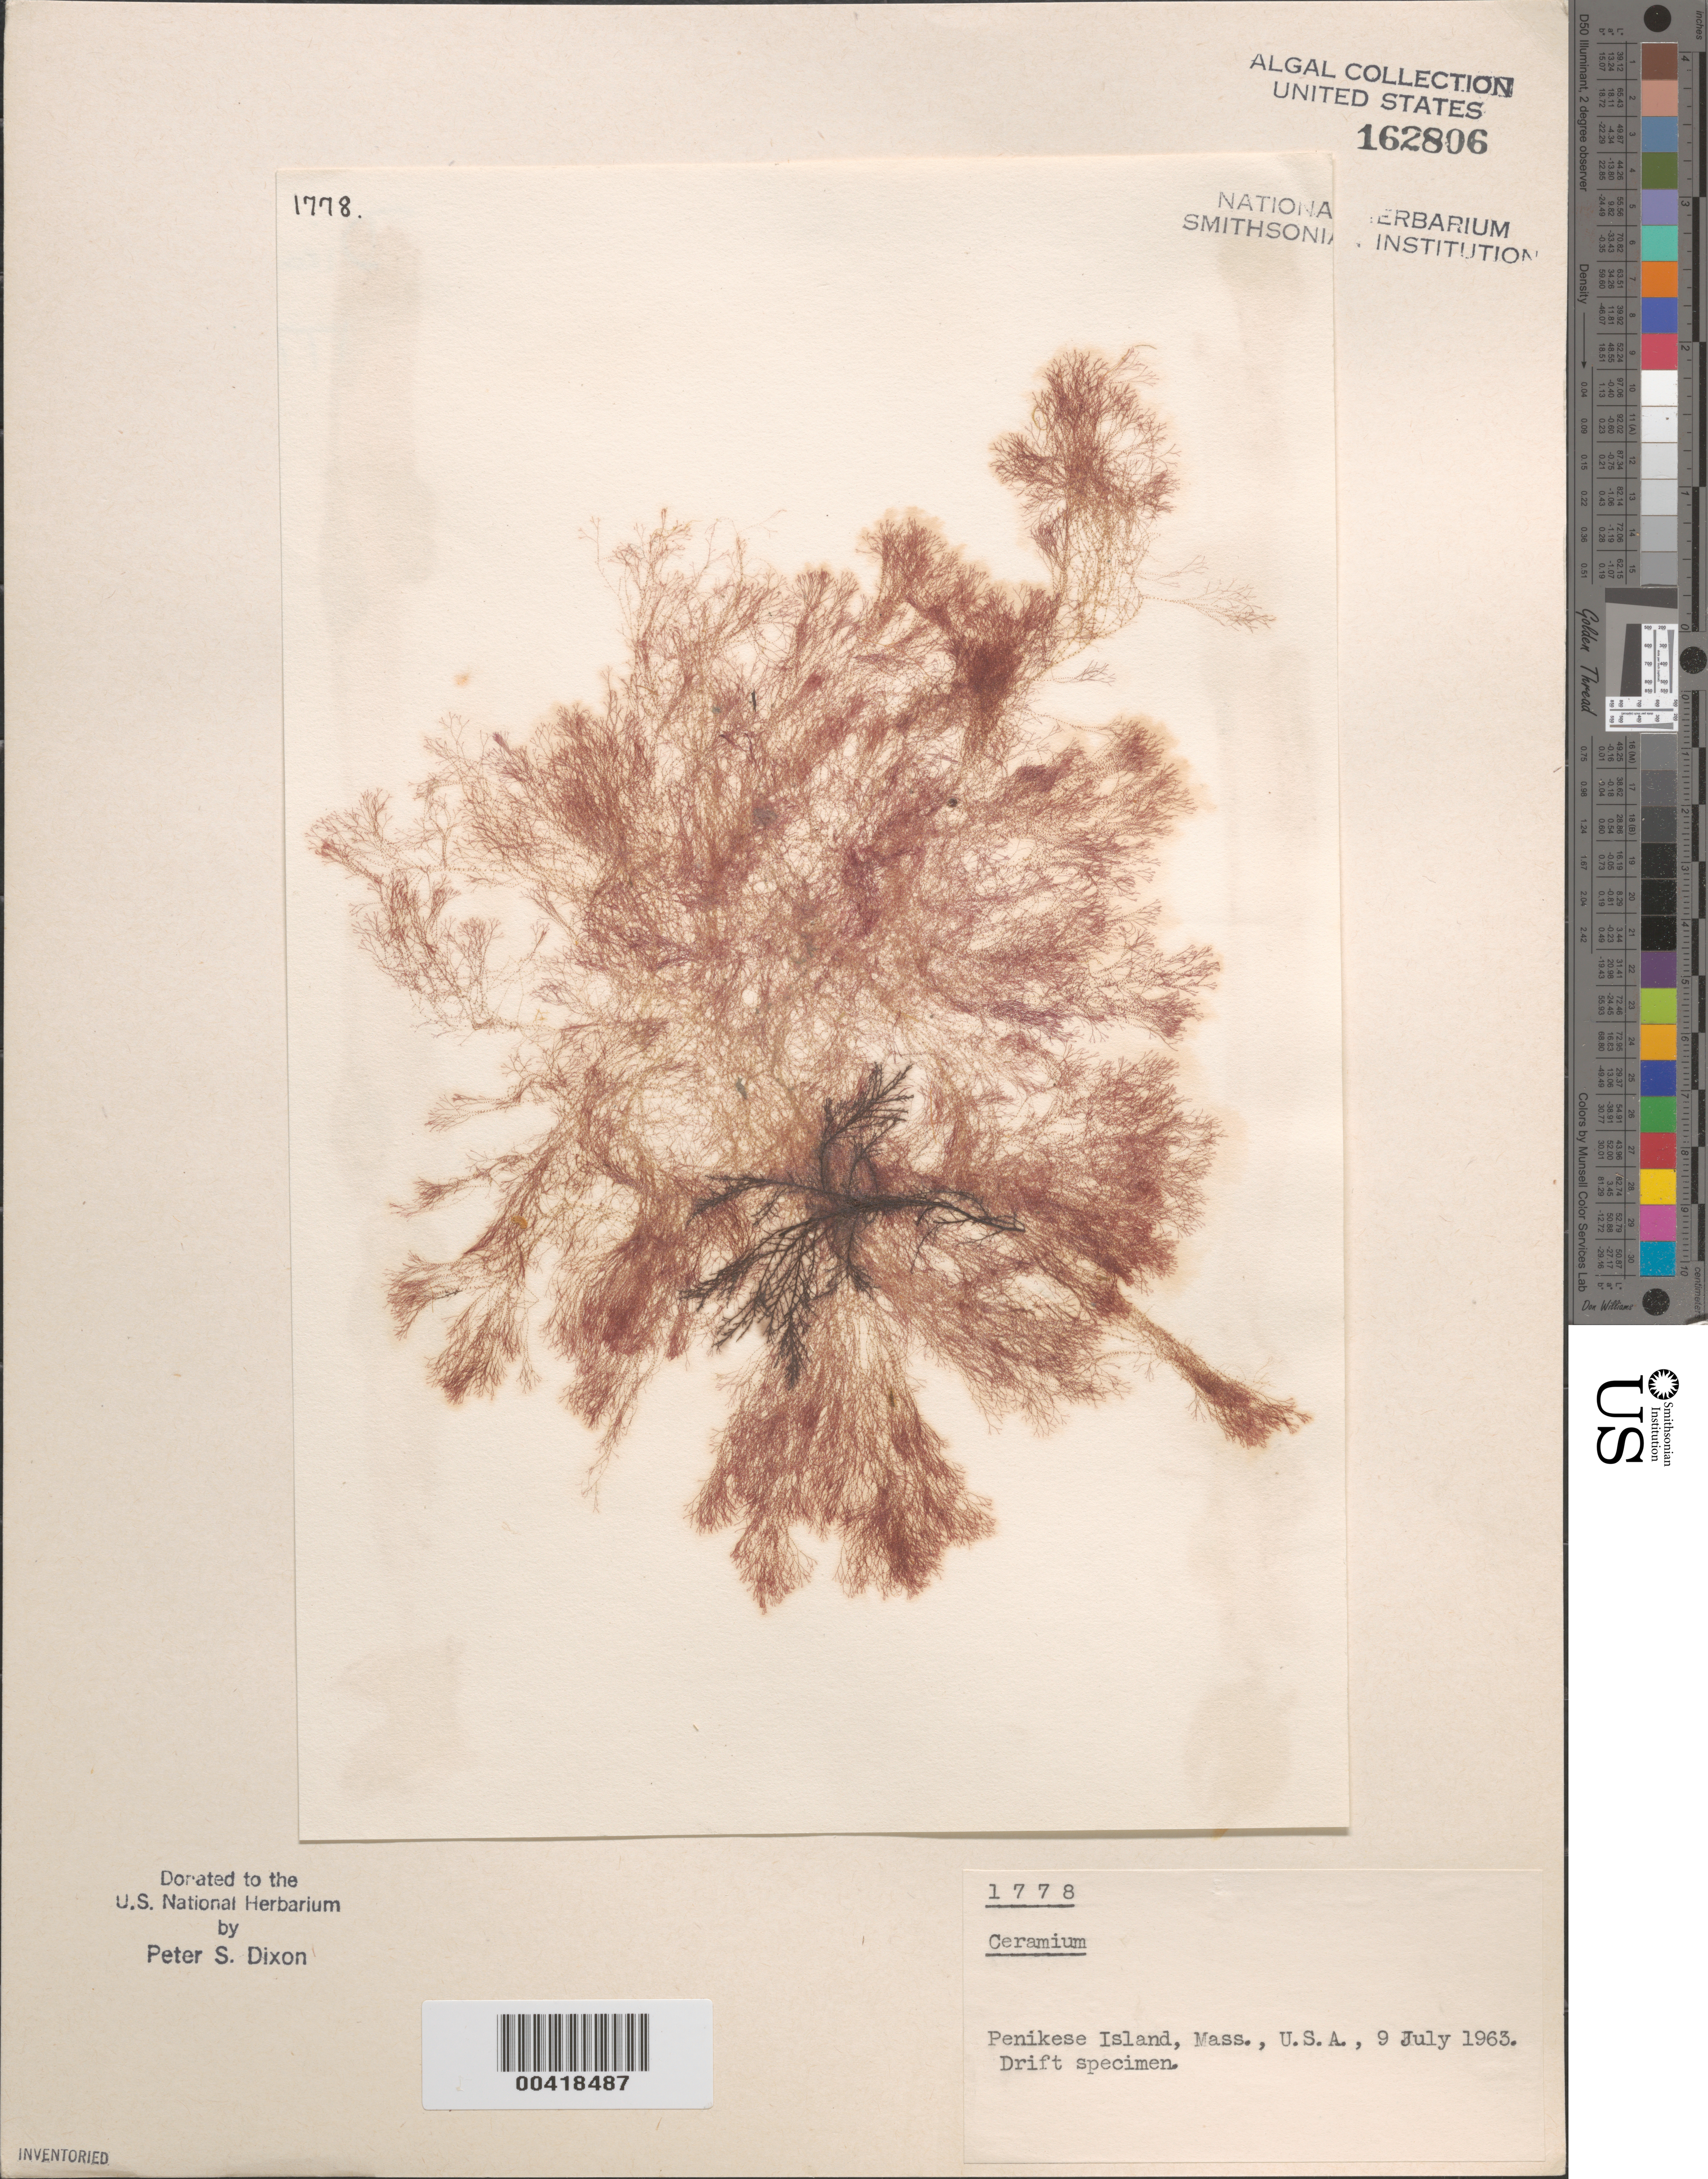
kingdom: Plantae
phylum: Rhodophyta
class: Florideophyceae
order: Ceramiales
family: Ceramiaceae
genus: Ceramium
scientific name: Ceramium sp.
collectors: P. S. Dixon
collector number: PSD 1778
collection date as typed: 09 Jul 1963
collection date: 1963-07-09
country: United States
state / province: Massachusetts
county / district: Dukes County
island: Penikese Island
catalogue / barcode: US 162806